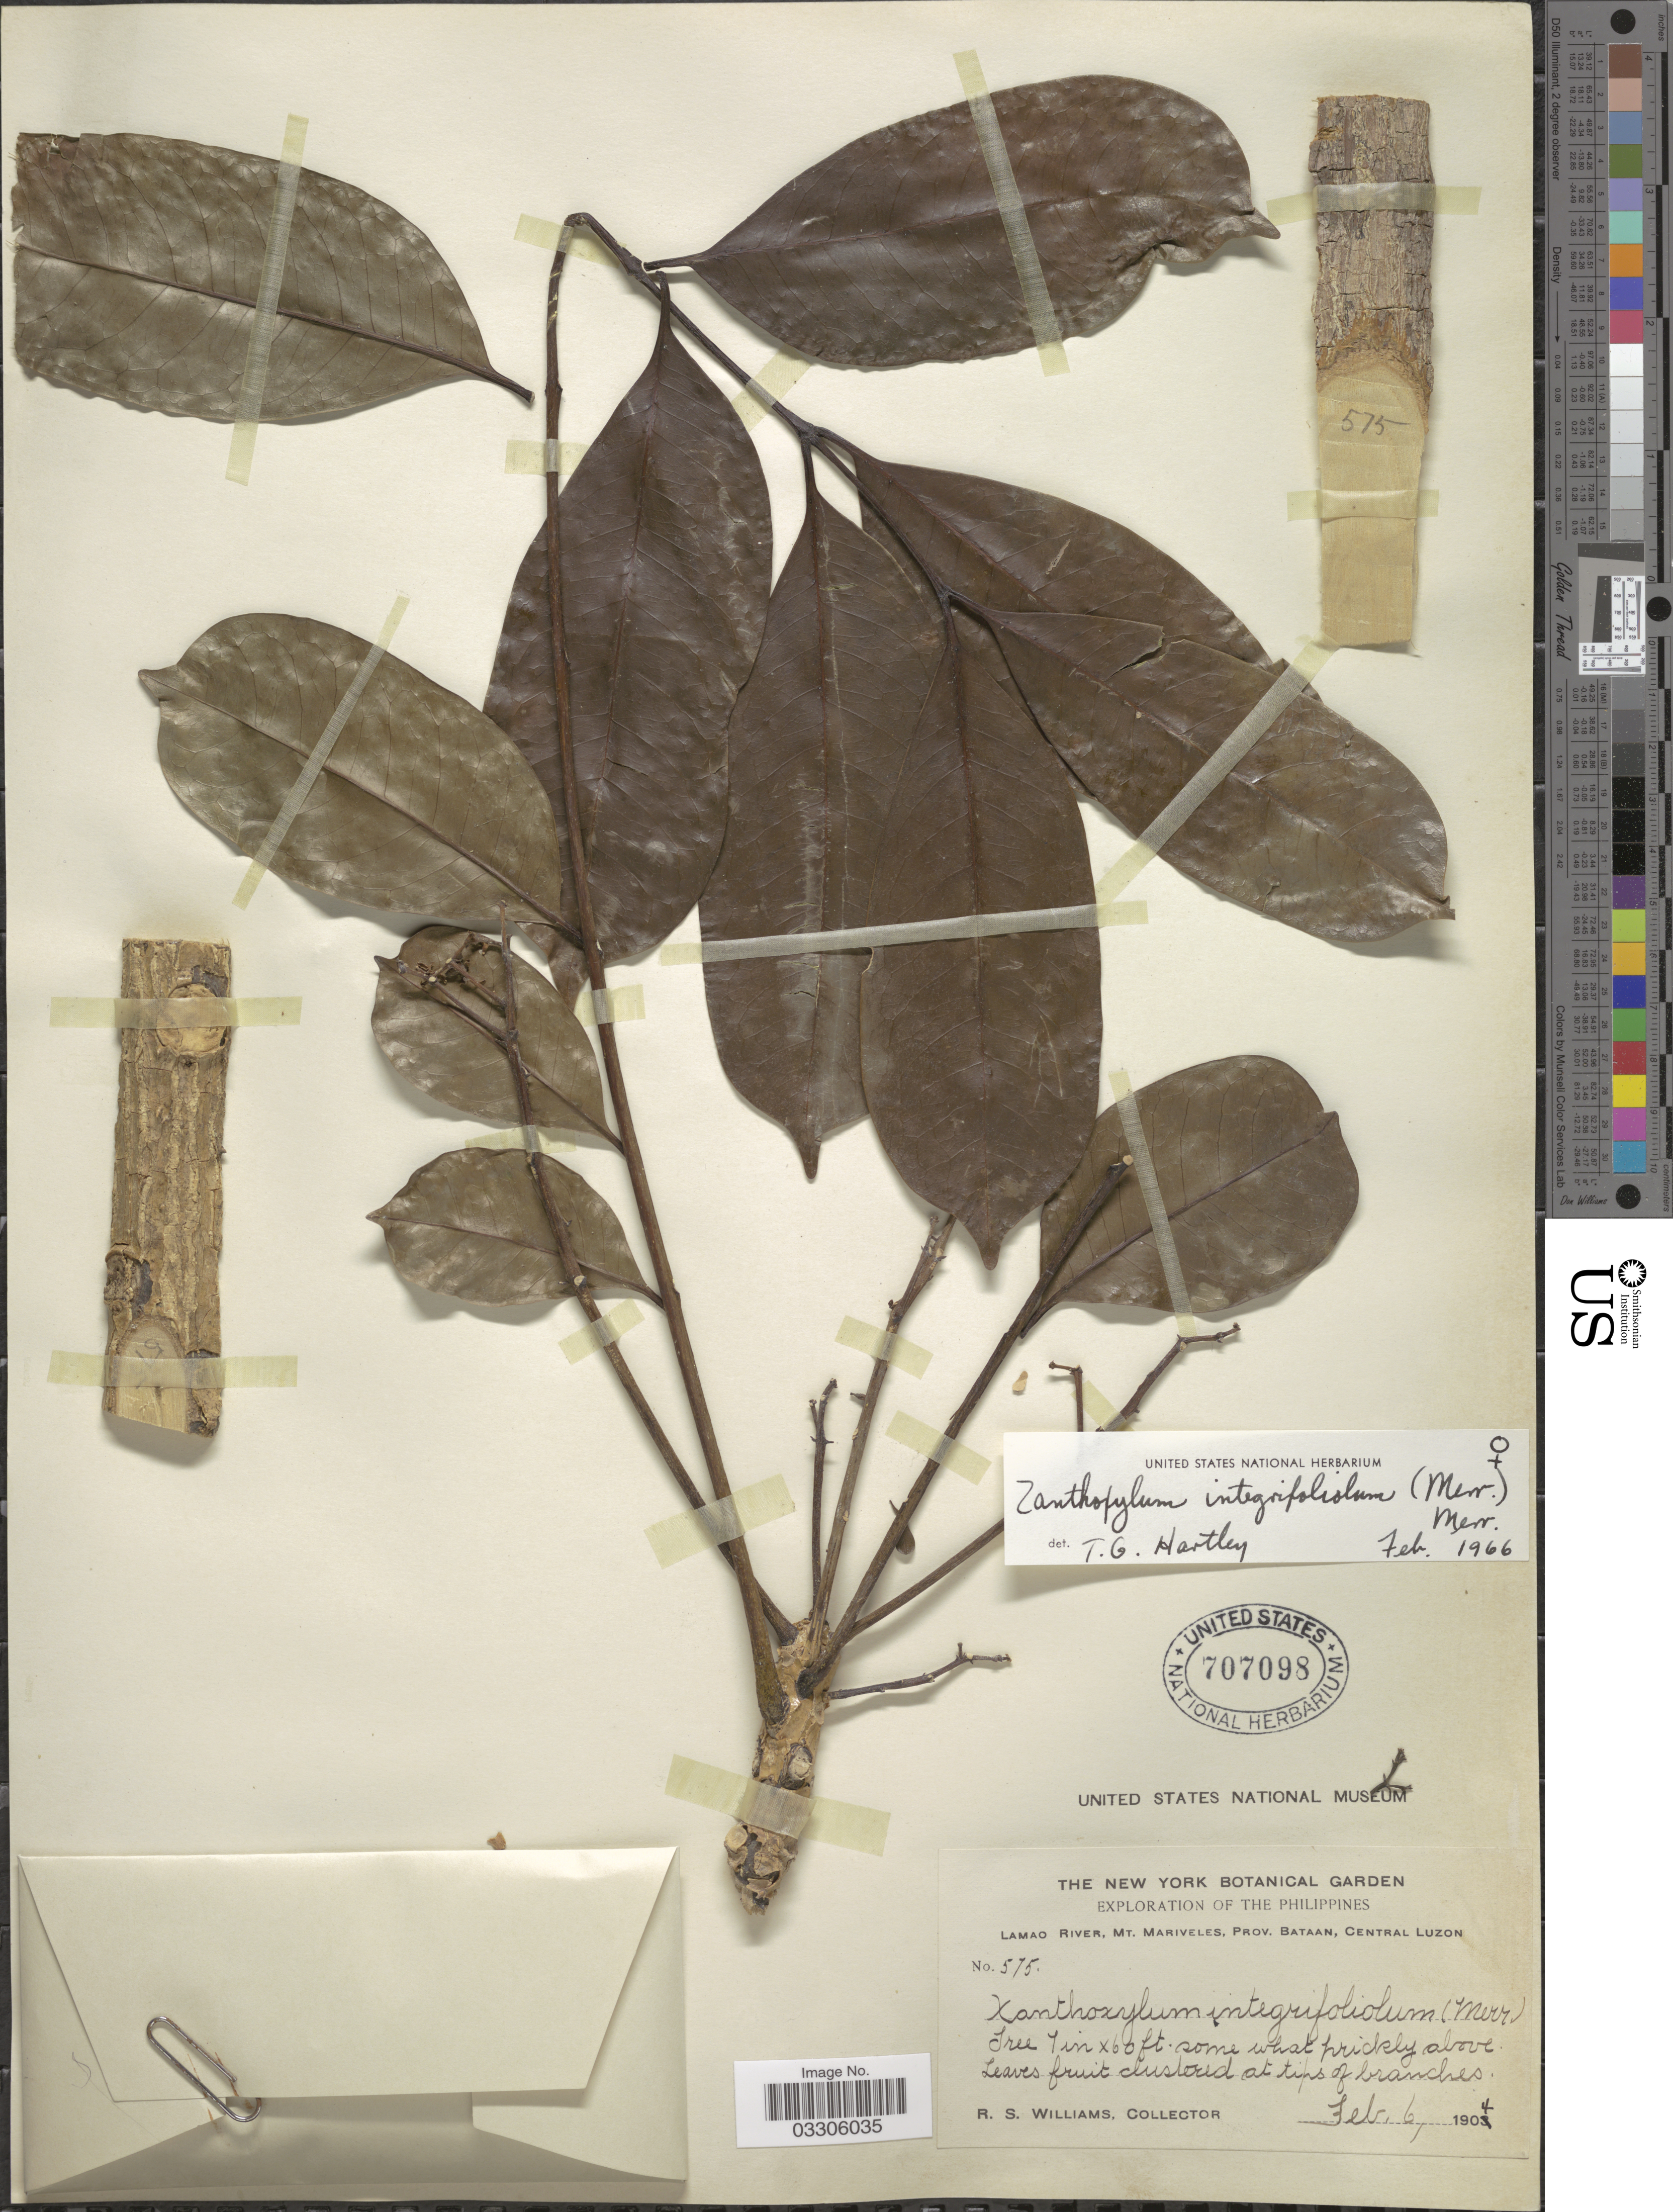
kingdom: Plantae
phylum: Tracheophyta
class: Magnoliopsida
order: Sapindales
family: Rutaceae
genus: Zanthoxylum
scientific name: Zanthoxylum integrifoliolum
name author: (Merr.) Merr.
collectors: R. S. Williams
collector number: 575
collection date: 1904-02-06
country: Philippines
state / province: Central Luzon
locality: Lamao River, Mt. Mariveles, Prov. Bataan, Central Luzon.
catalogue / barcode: US 707098